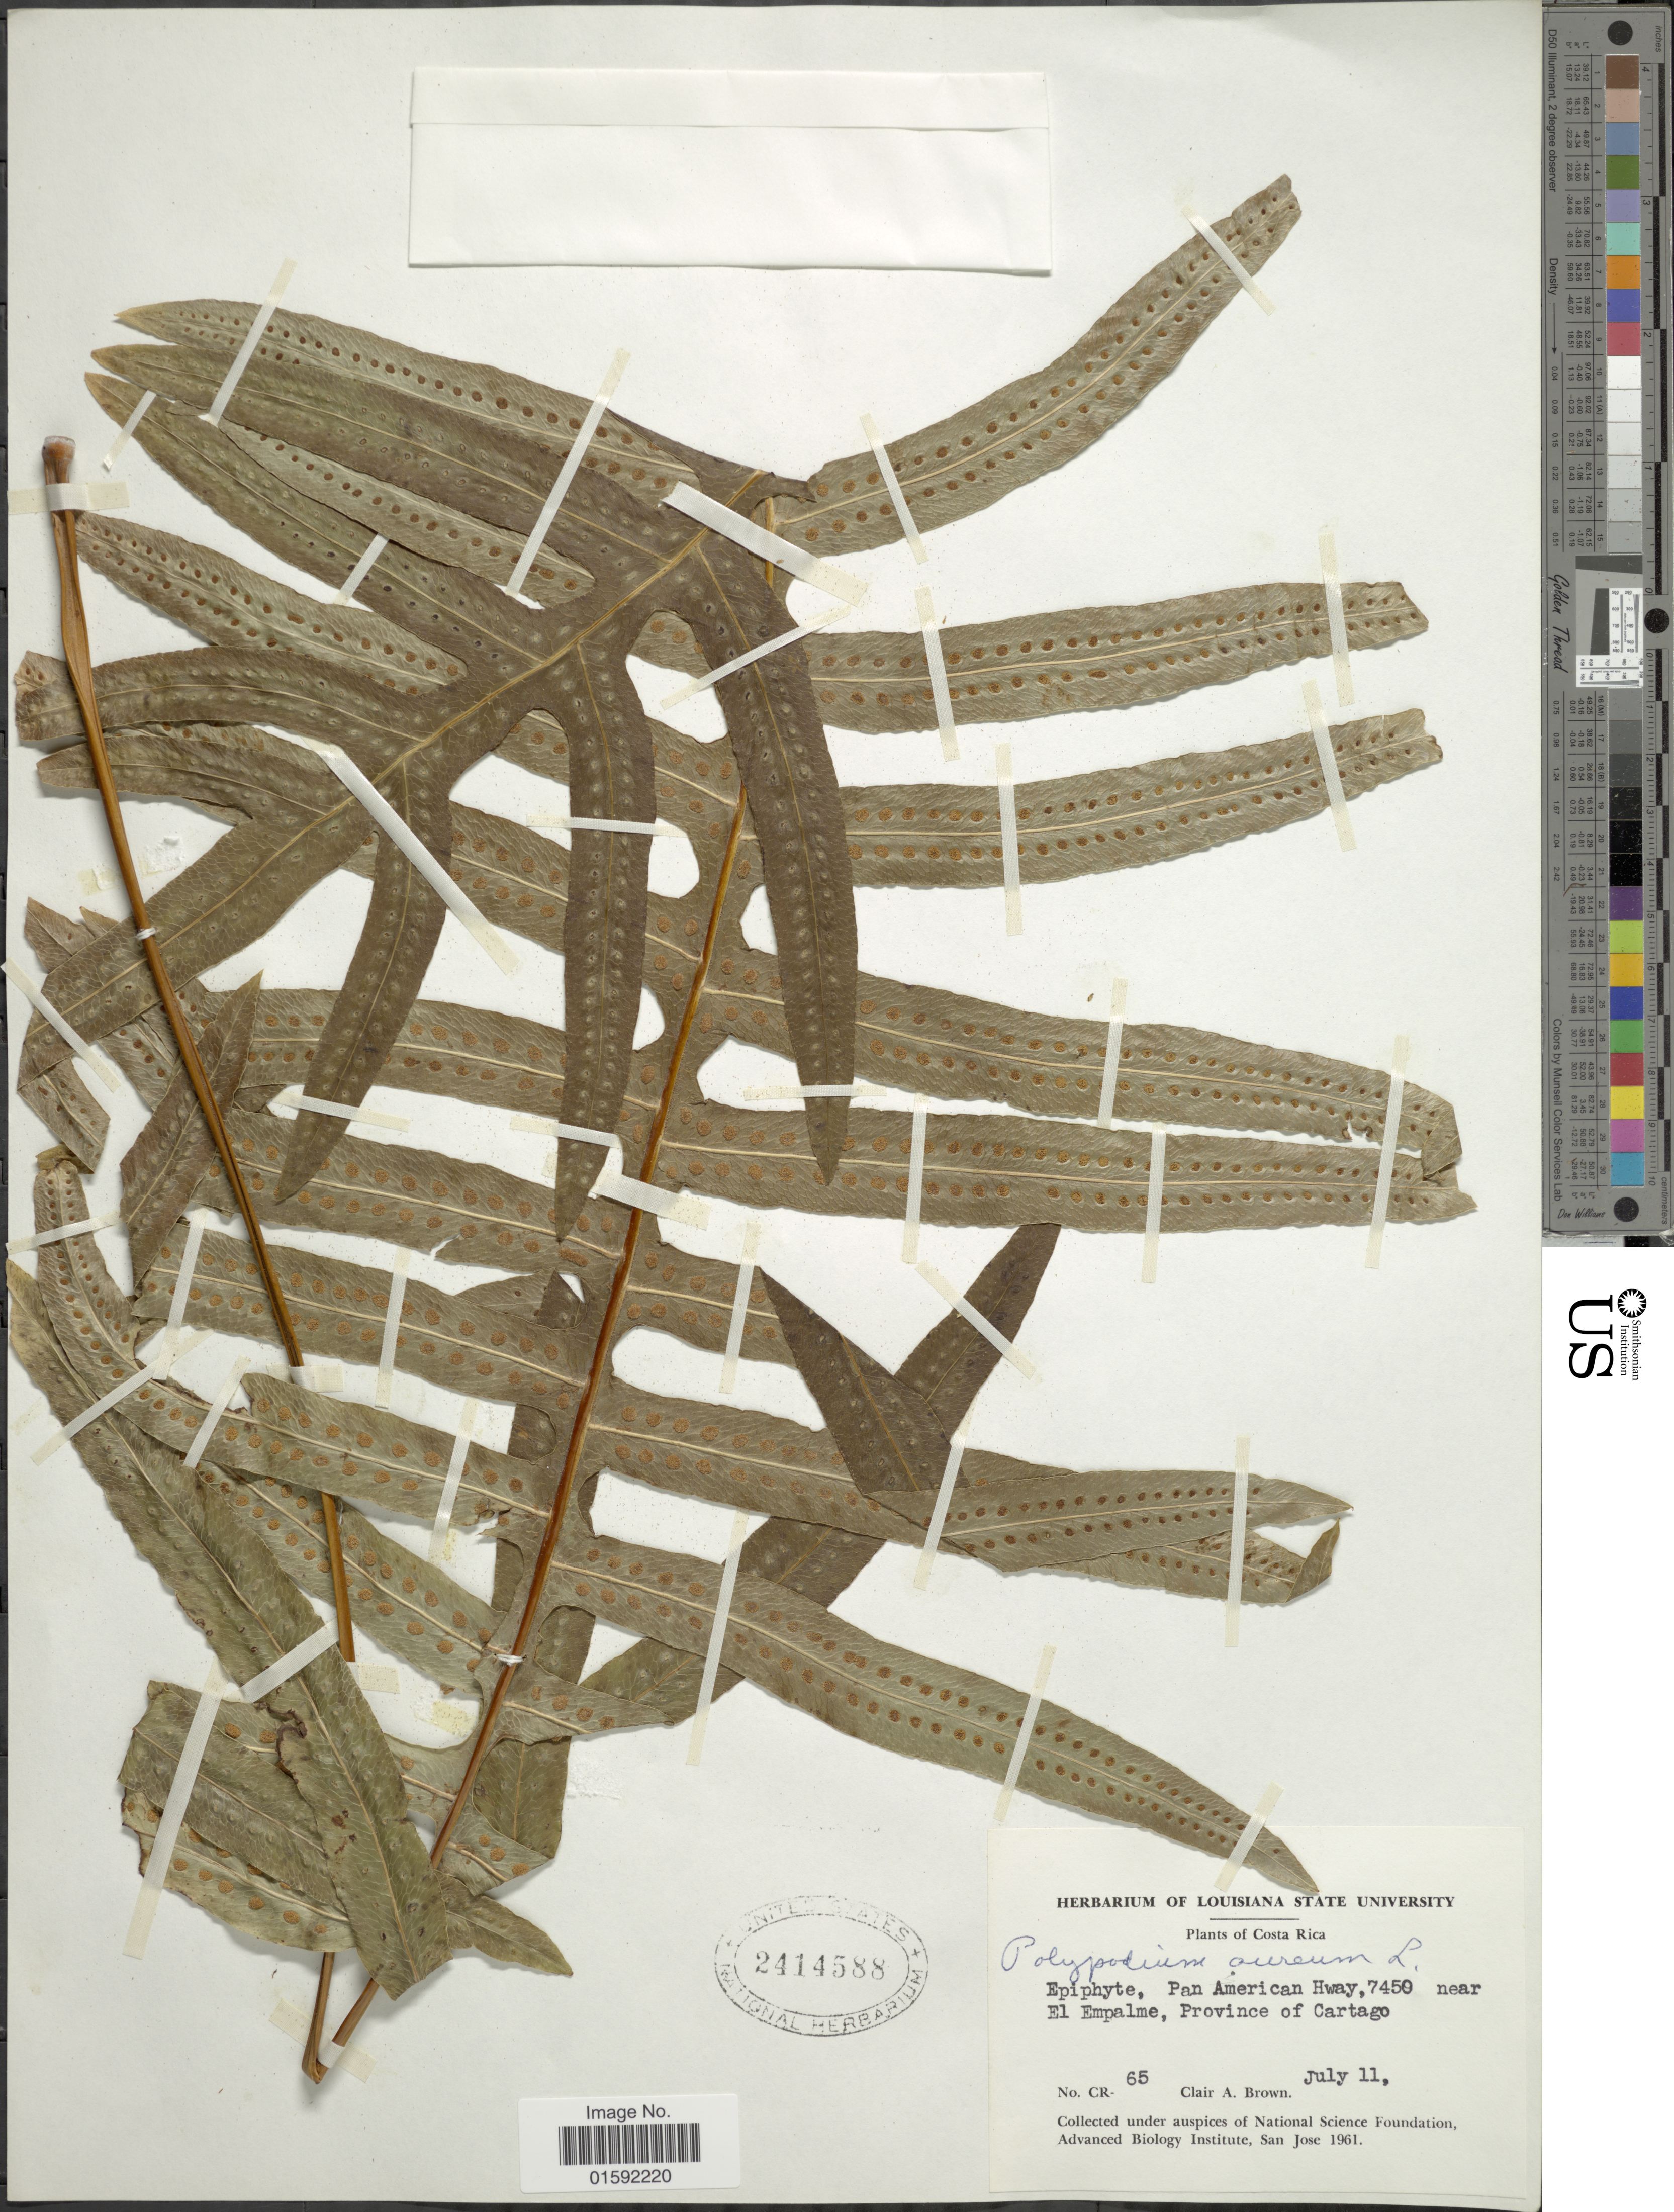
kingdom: Plantae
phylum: Tracheophyta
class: Polypodiopsida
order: Polypodiales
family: Polypodiaceae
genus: Phlebodium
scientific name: Phlebodium pseudoaureum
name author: (Cav.) Lellinger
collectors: C. A. Brown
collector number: CR-65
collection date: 1961-07-11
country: Costa Rica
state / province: Cartago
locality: Pan American Hway, 7450 near El Empalme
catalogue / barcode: US 2414588